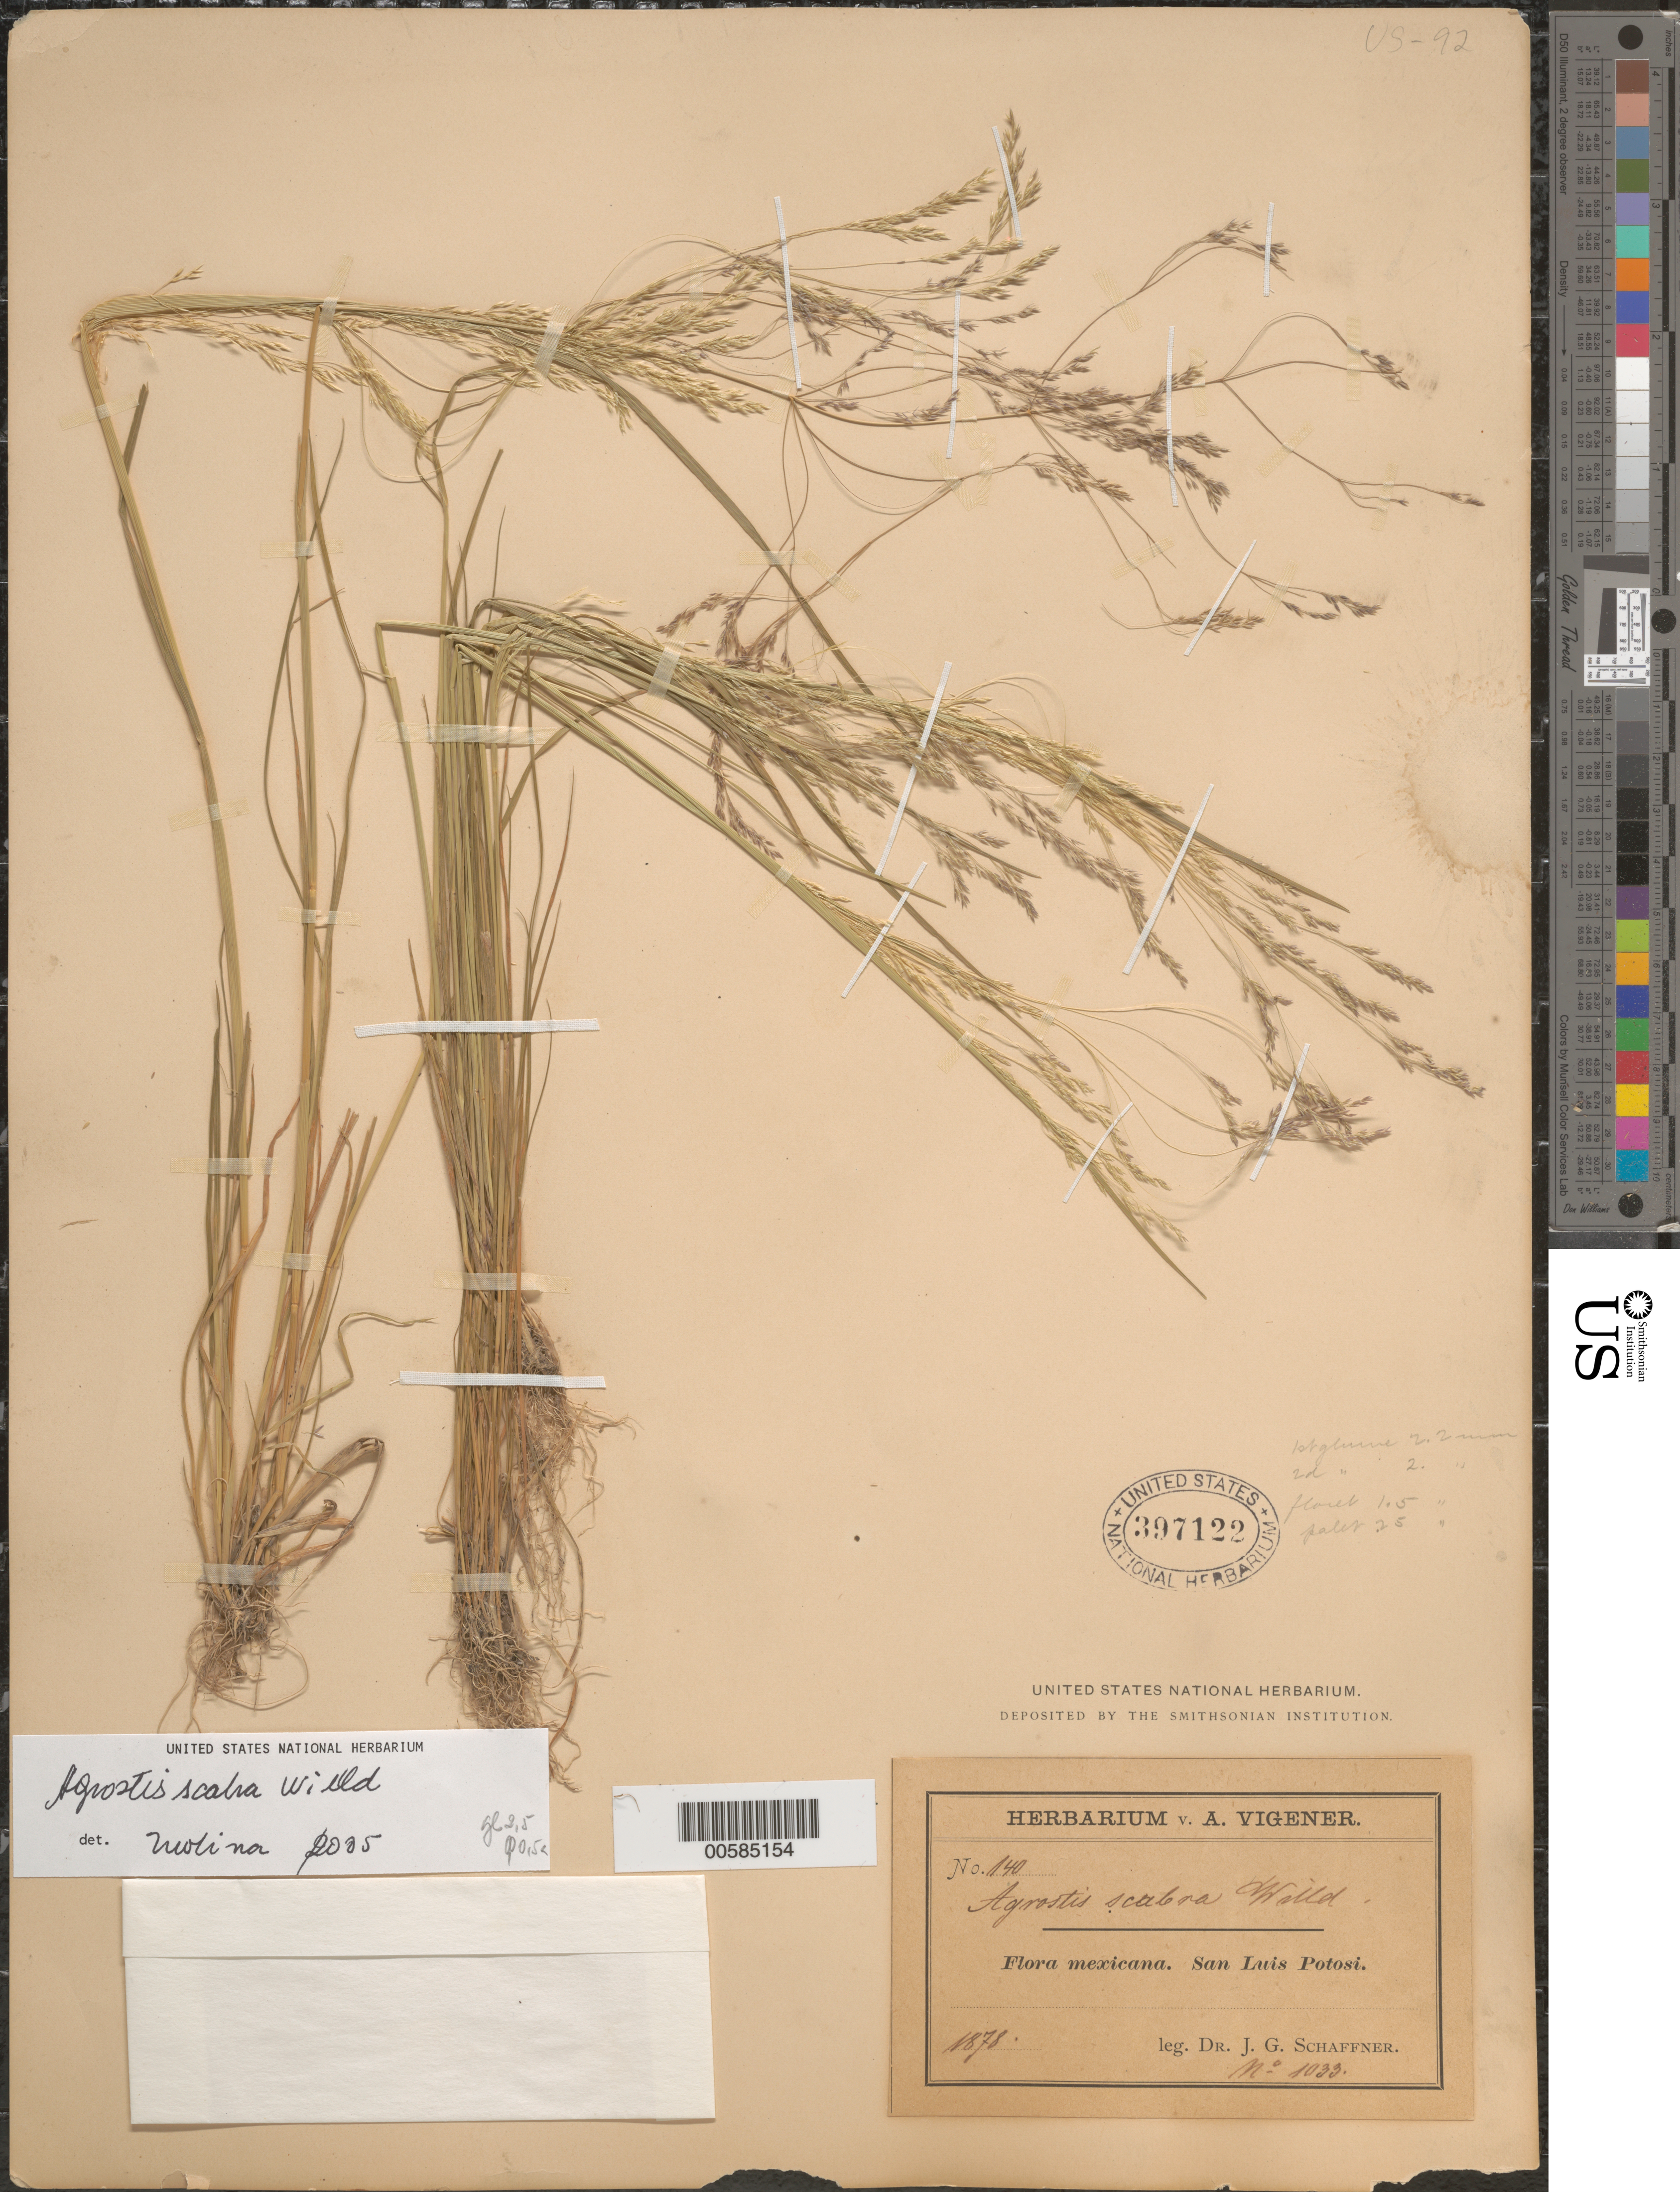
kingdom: Plantae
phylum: Tracheophyta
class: Liliopsida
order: Poales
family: Poaceae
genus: Agrostis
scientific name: Agrostis scabra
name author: Willd.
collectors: J. G. Schaffner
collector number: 1033;140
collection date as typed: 0 1878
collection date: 1878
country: Mexico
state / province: San Luis Potosi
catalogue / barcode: US 397122